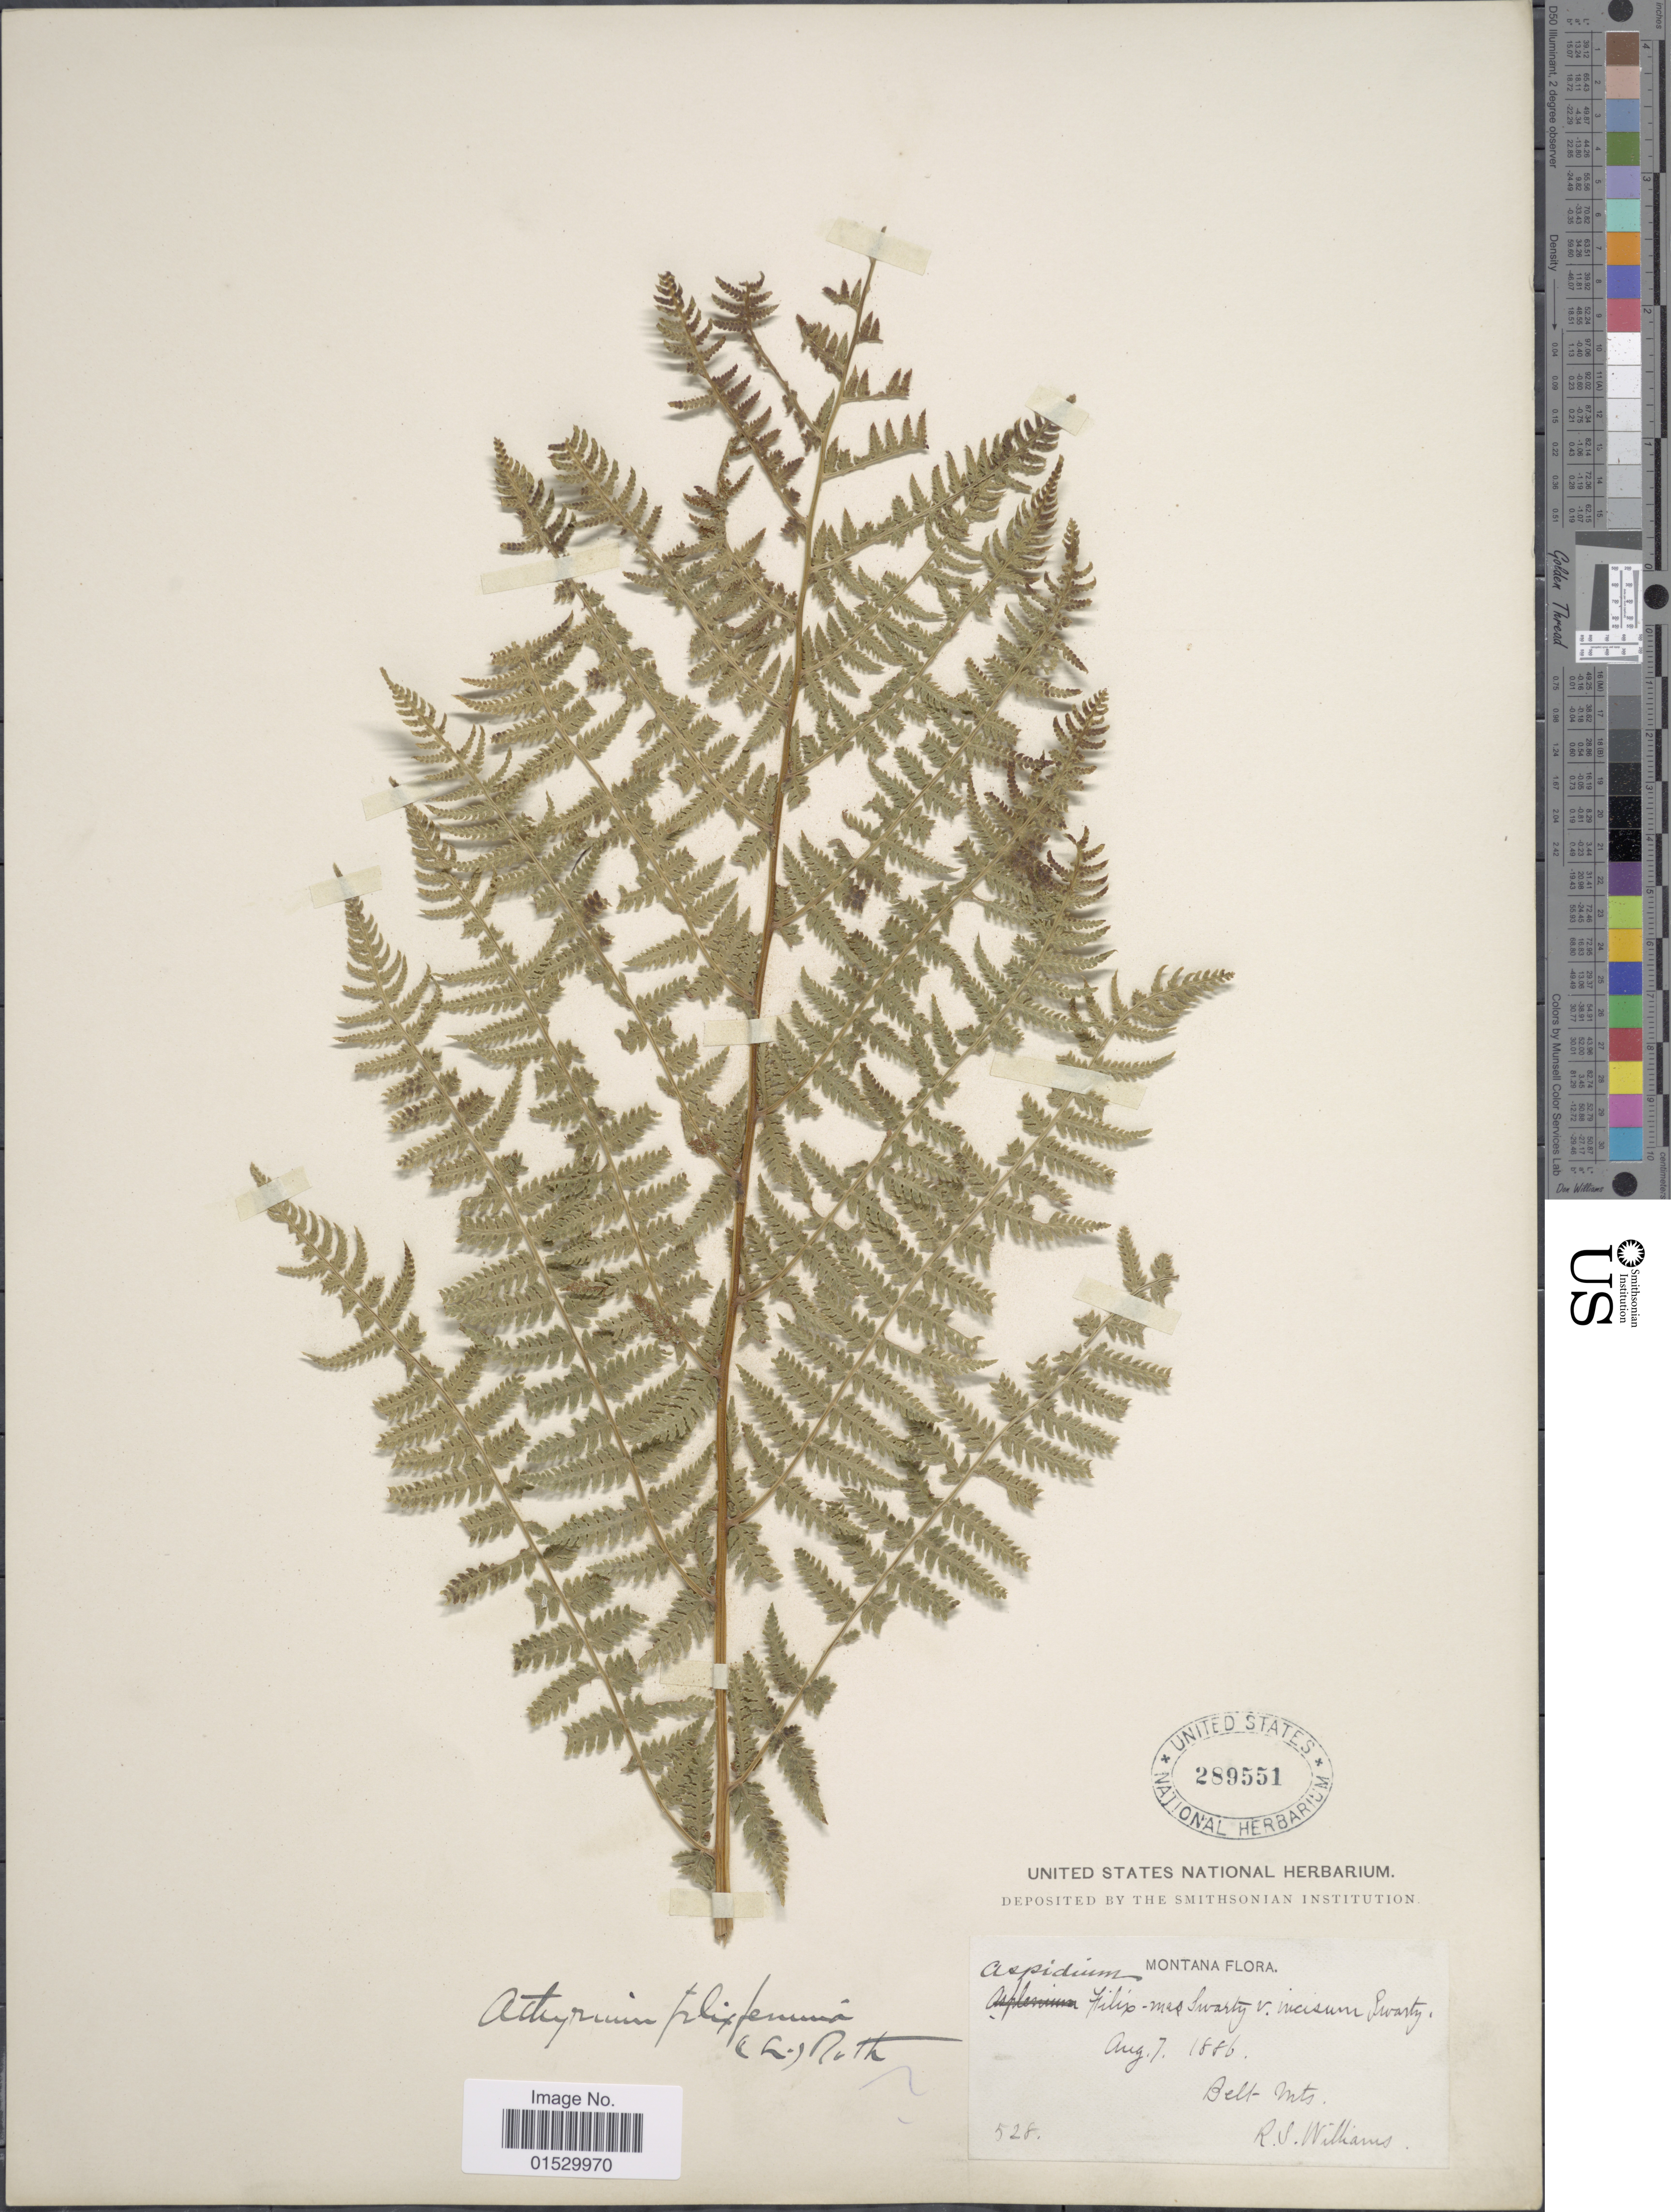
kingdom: Plantae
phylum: Tracheophyta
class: Polypodiopsida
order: Polypodiales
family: Athyriaceae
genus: Athyrium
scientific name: Athyrium filix-femina subsp. cyclosorum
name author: (Rupr.) C. Chr.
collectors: R. S. Williams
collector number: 528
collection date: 1886-08-07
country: United States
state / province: Montana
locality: Belt Mts.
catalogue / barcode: US 289551